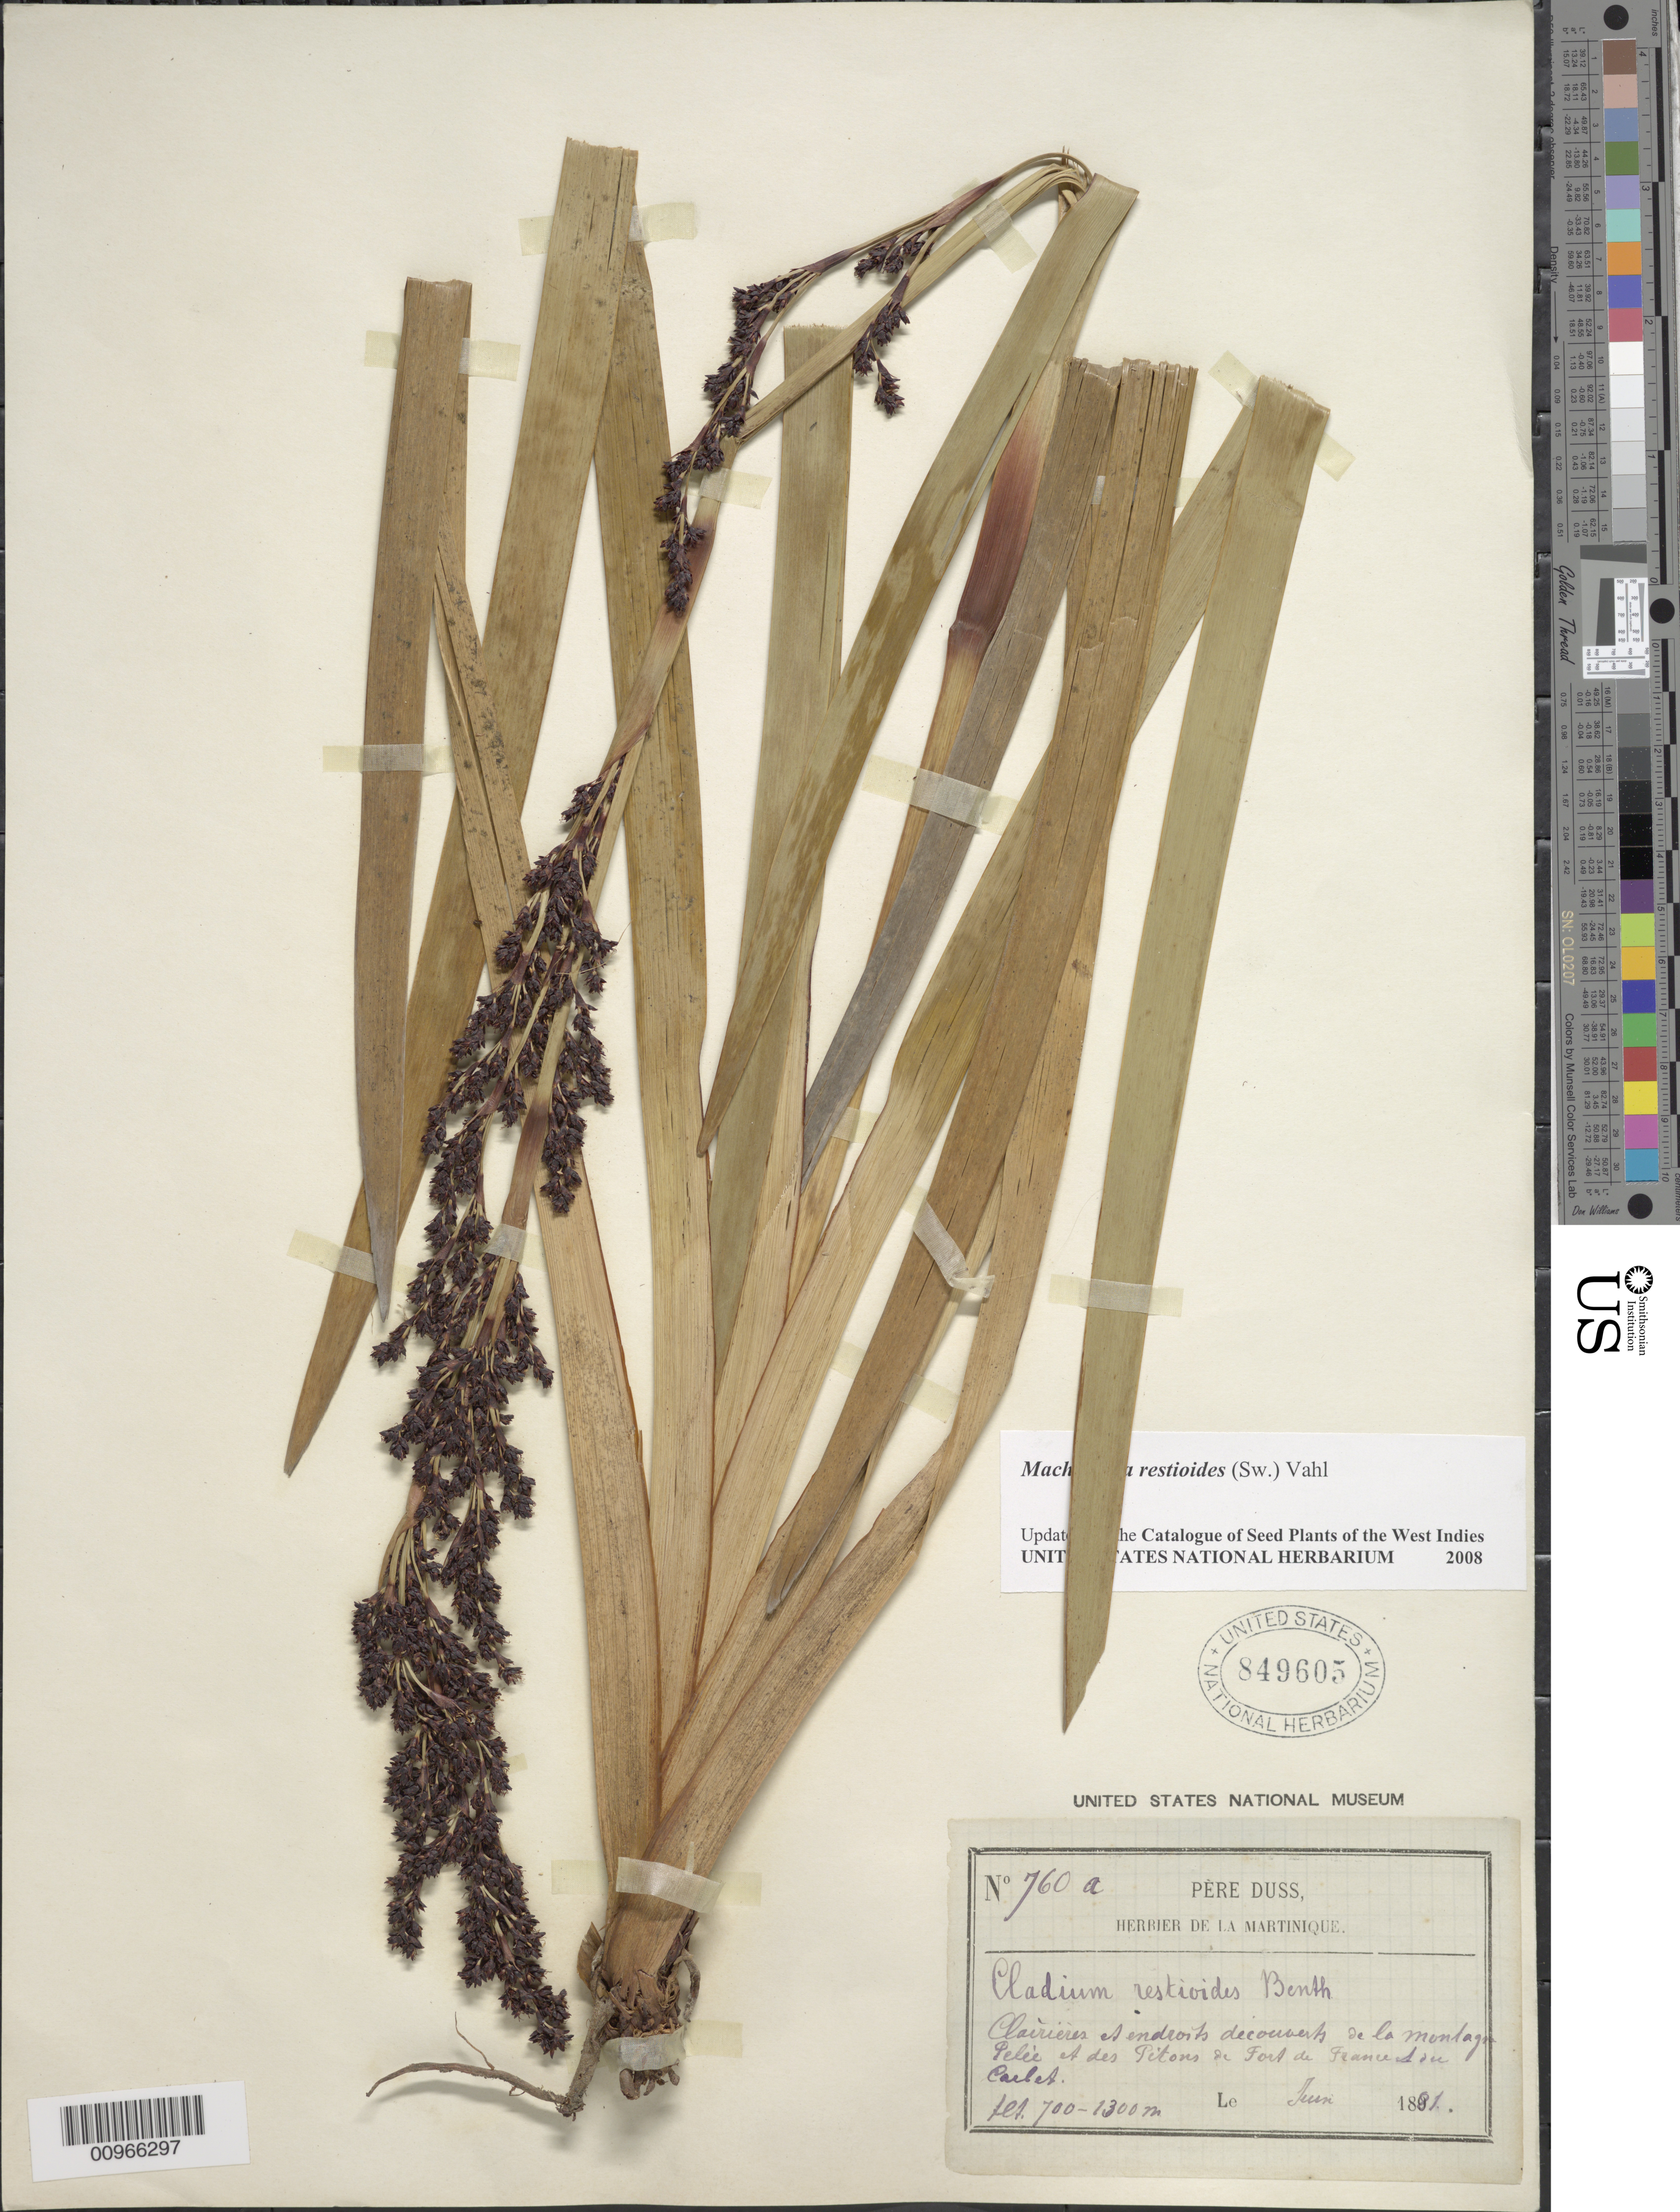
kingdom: Plantae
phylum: Tracheophyta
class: Liliopsida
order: Poales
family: Cyperaceae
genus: Machaerina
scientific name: Machaerina restioides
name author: (Sw.) Vahl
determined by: Strong, M. T., (US), Smithsonian Institution - National Museum of Natural History (UNITED STATES)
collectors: Père Duss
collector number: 760A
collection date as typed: Jun 1881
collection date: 1881-06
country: Martinique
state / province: Fort-de-France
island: Martinique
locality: "Clairieres" et endroits decouverts de Montagne Peleé et des Pitons de Fort de France et du Carbet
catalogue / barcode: US 849605